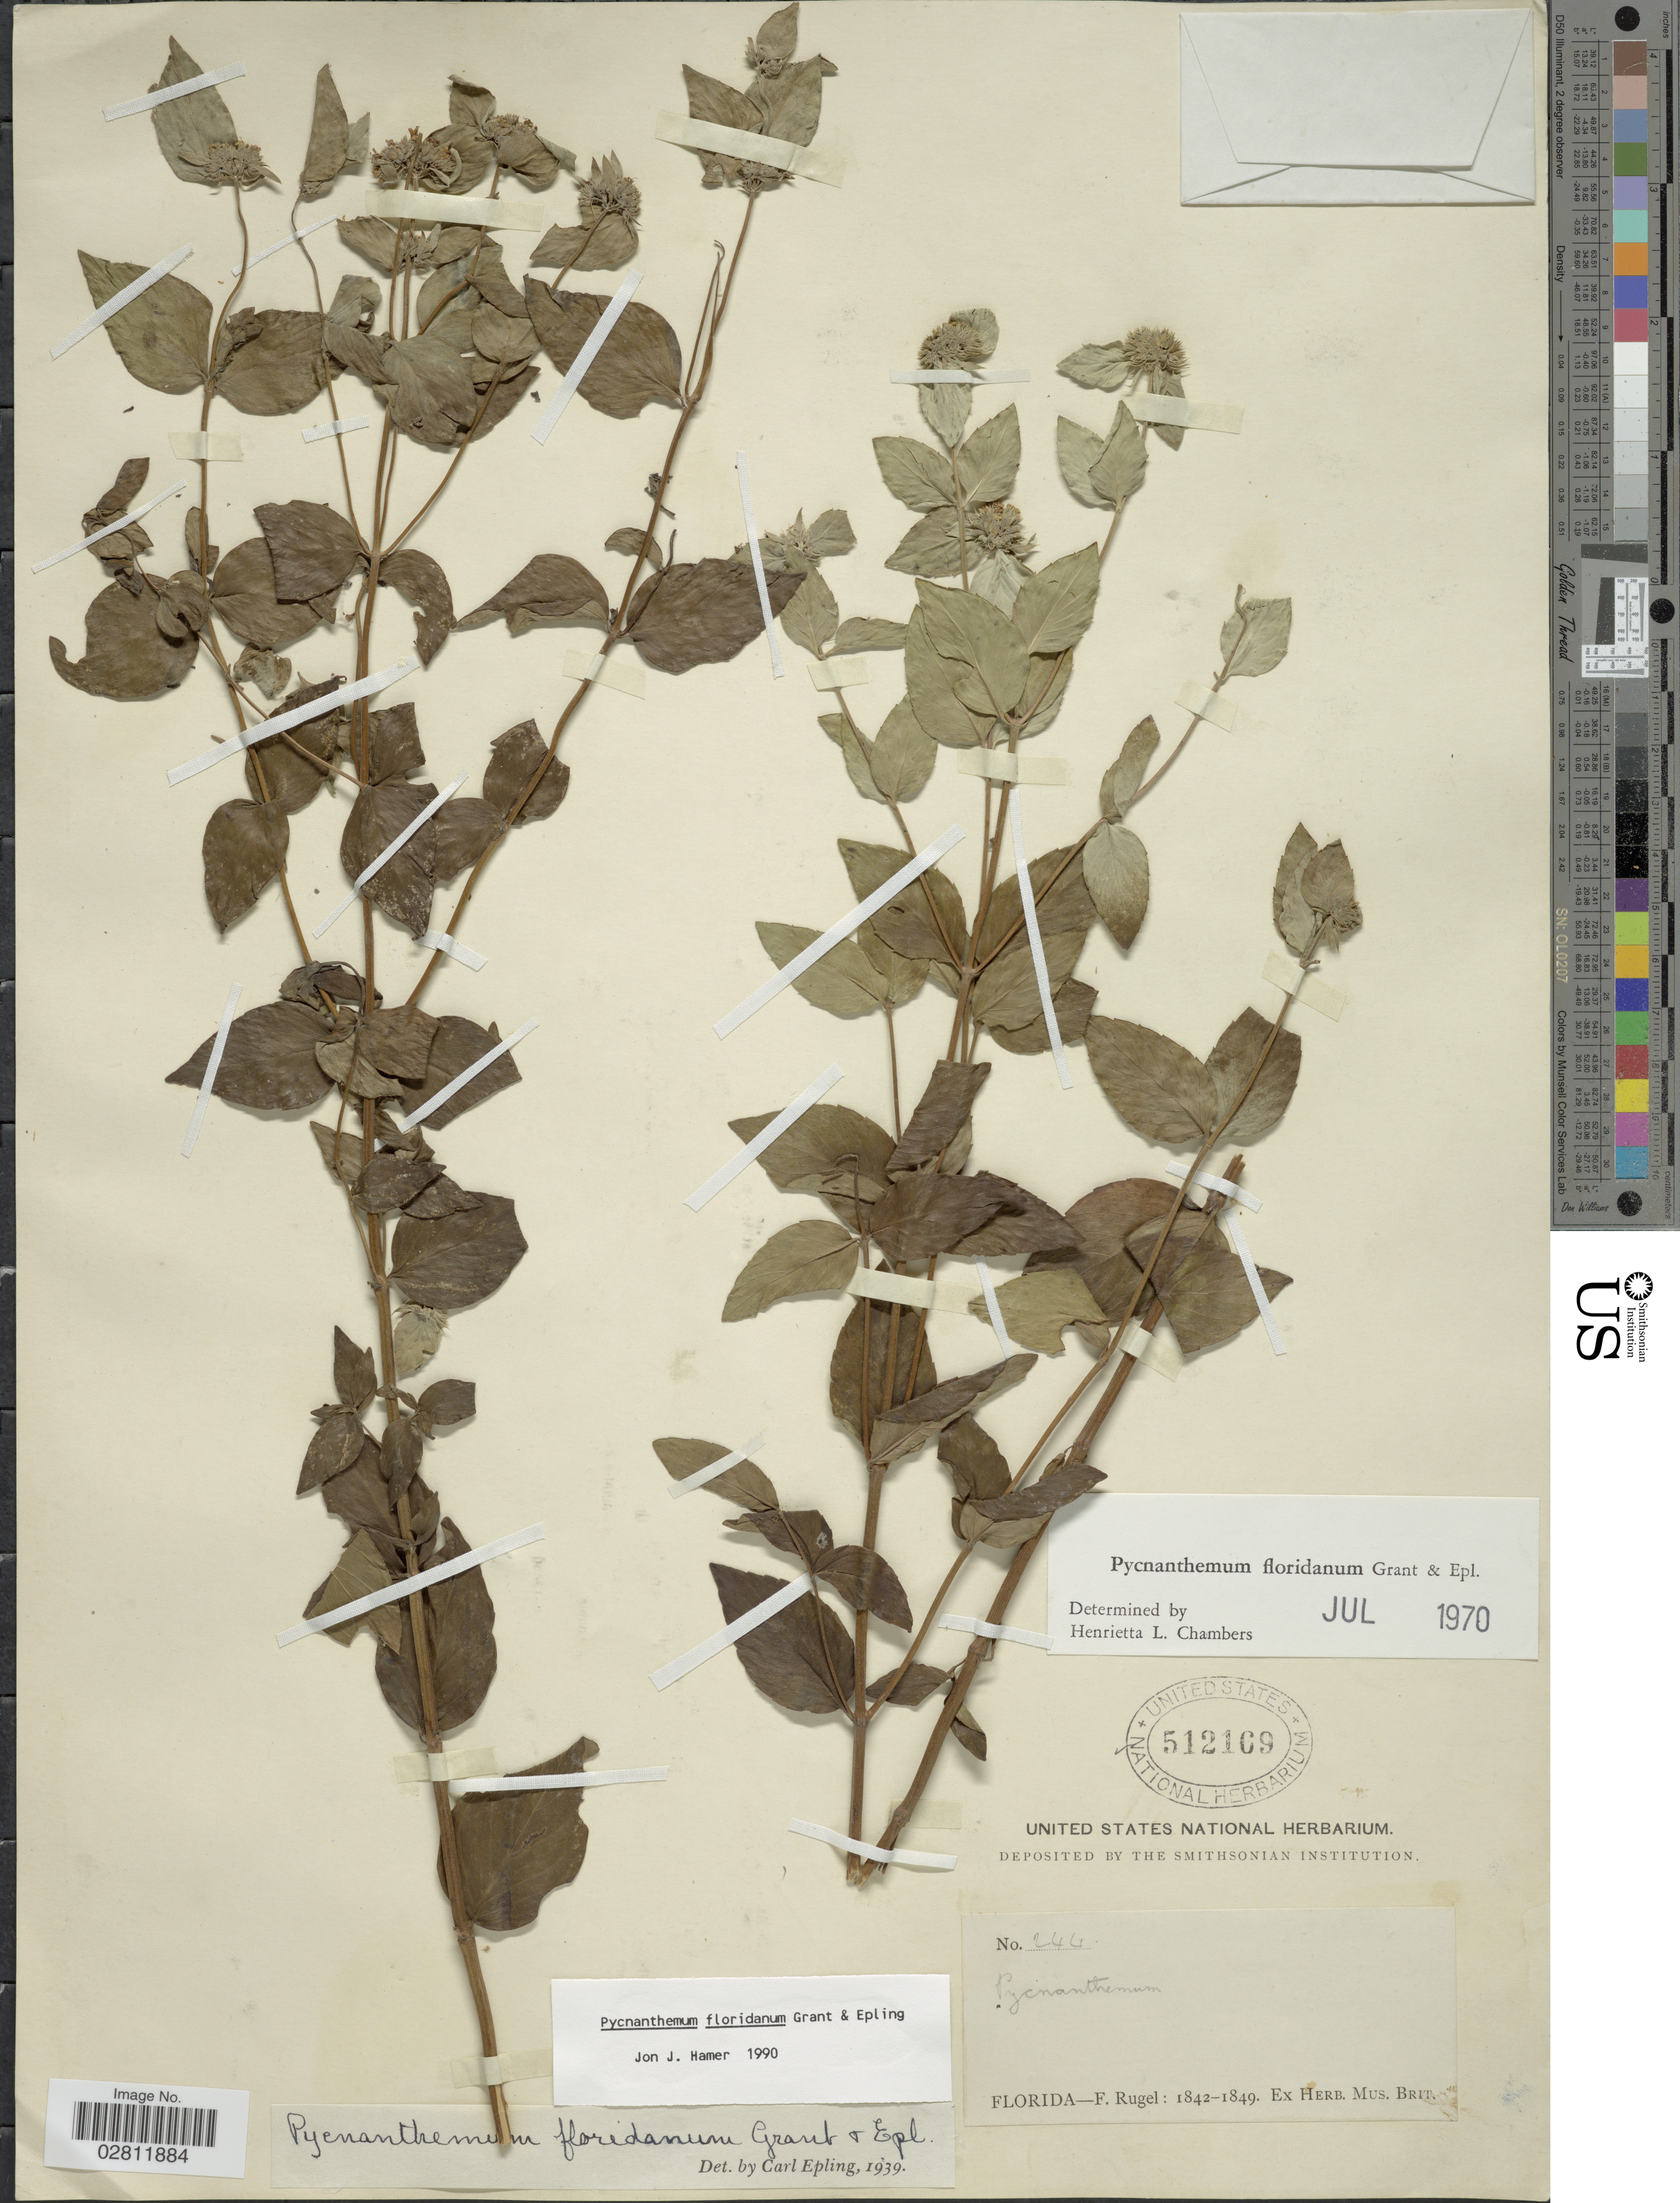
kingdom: Plantae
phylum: Tracheophyta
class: Magnoliopsida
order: Lamiales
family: Lamiaceae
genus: Pycnanthemum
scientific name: Pycnanthemum floridanum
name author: Epling & E. Grant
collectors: F. Rugel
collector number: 244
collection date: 1842/1849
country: United States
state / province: Florida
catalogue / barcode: US 512169